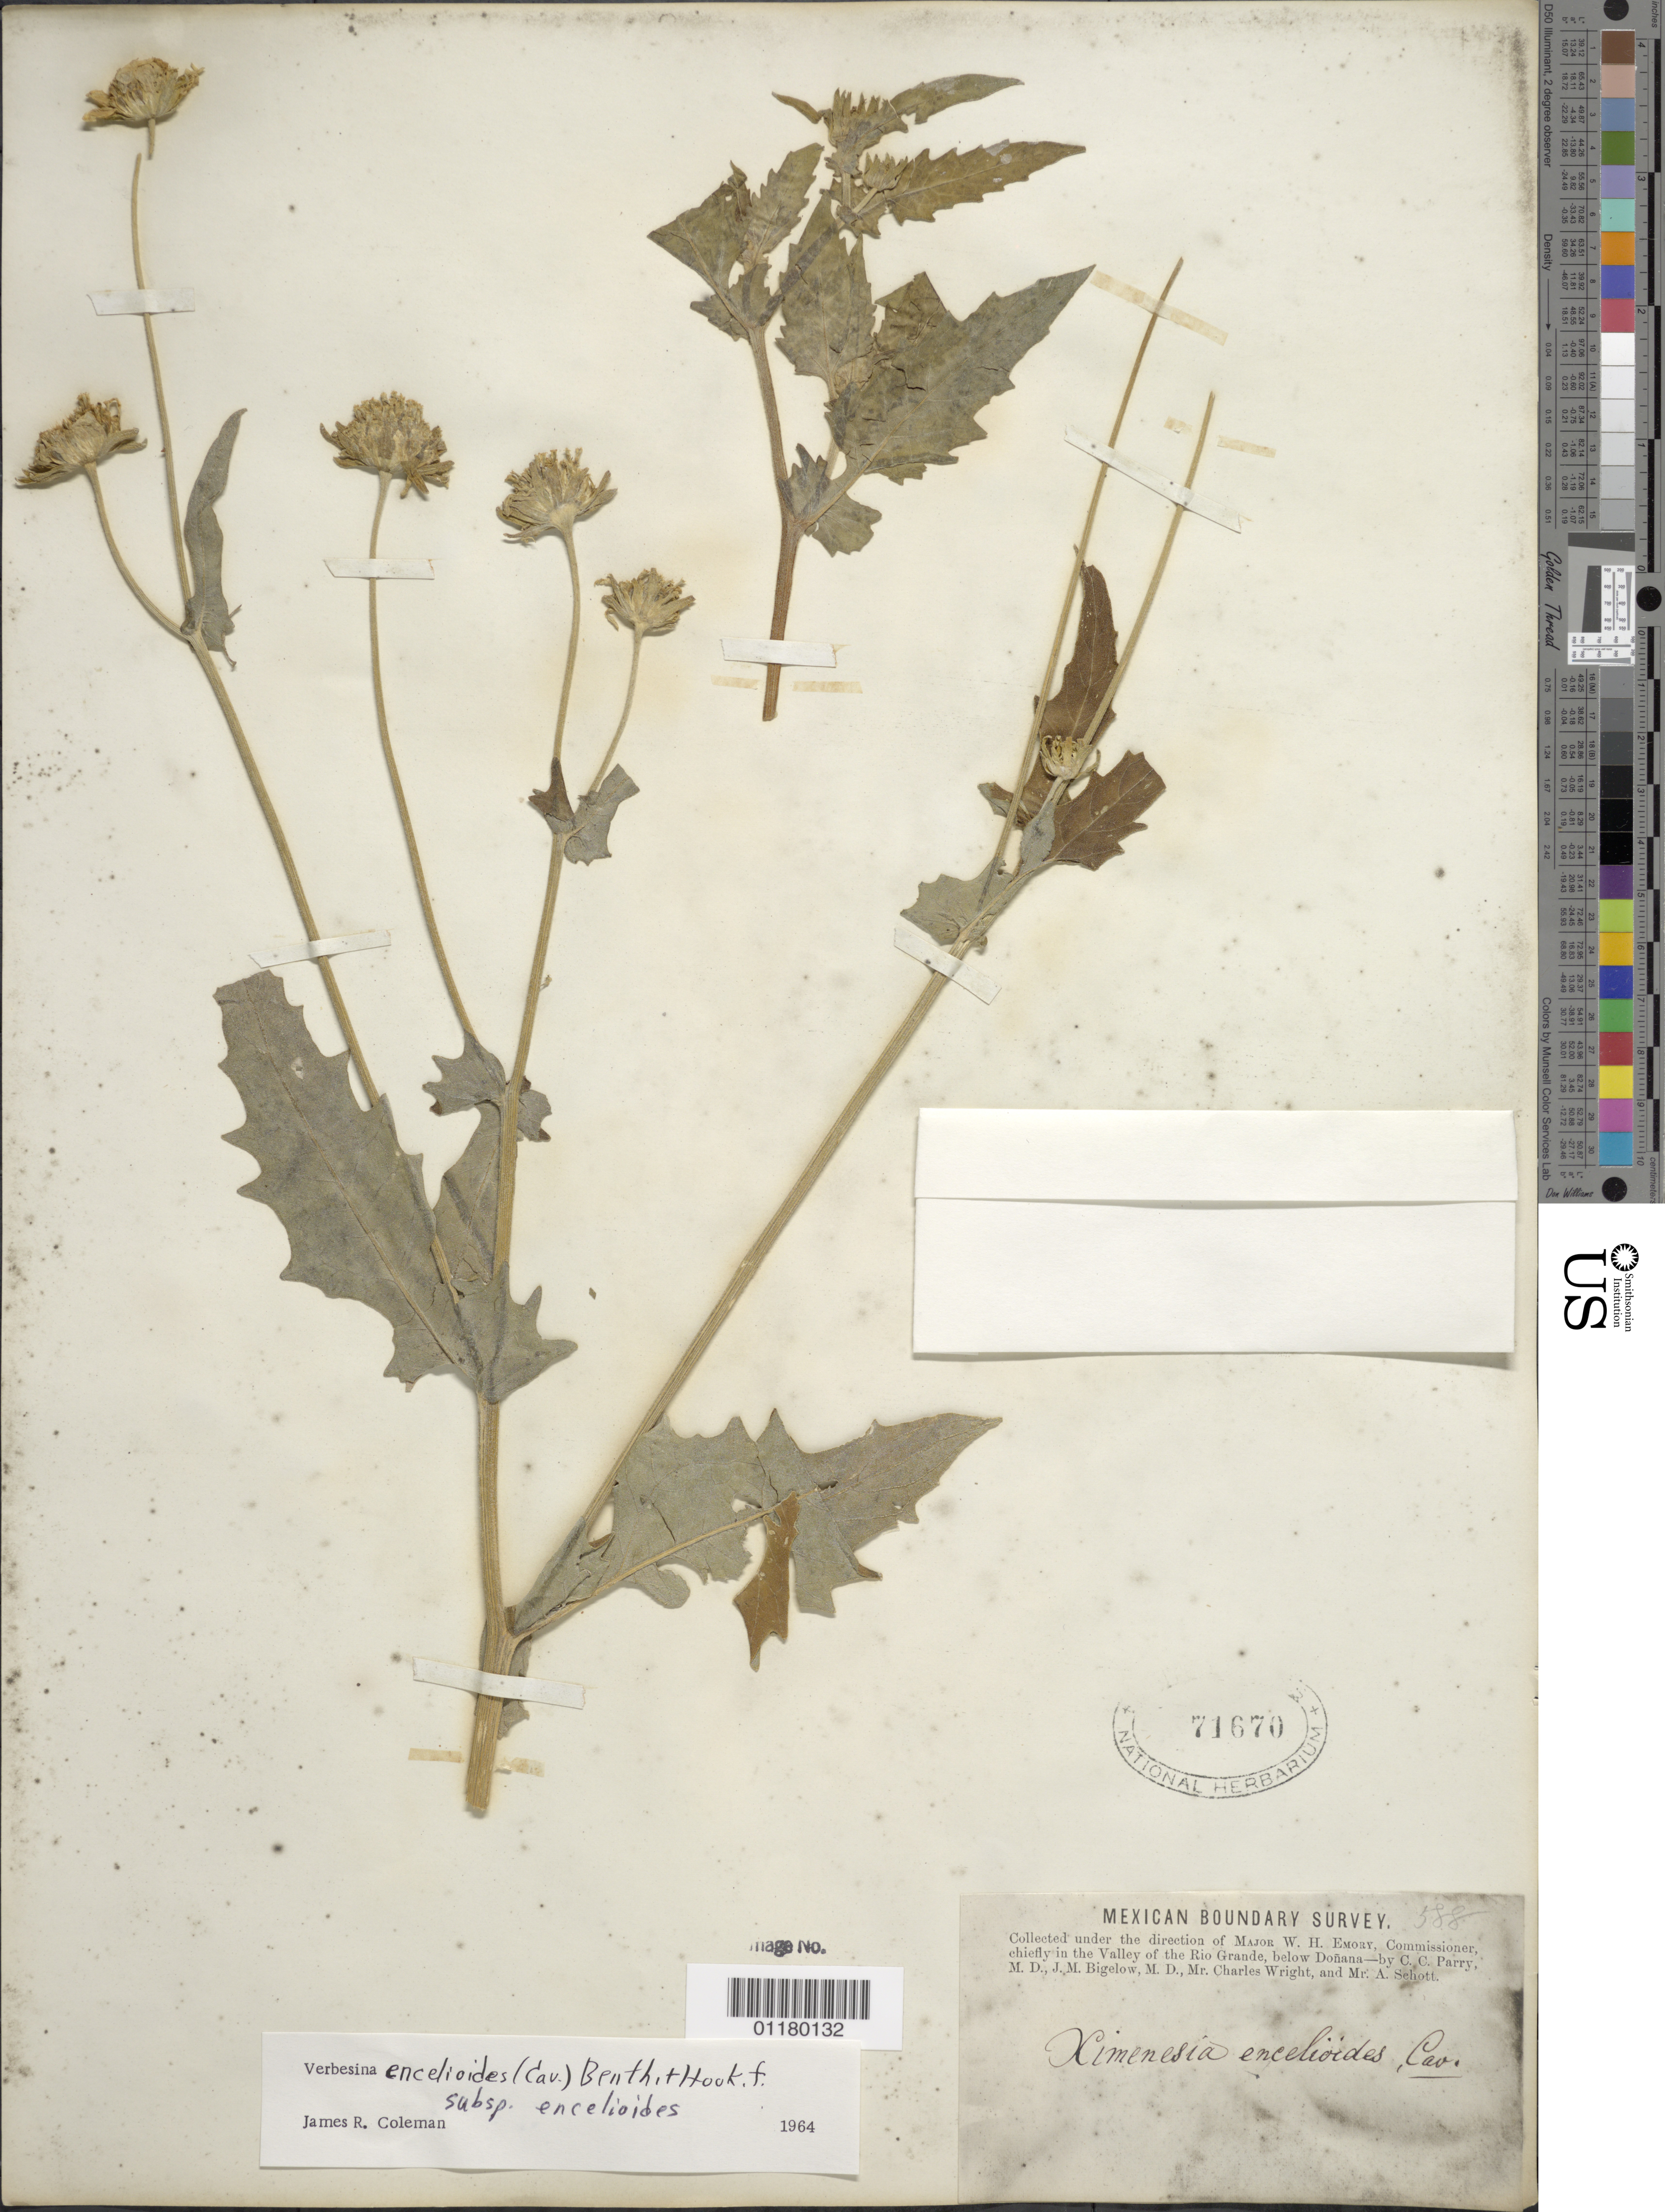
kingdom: Plantae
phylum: Tracheophyta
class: Magnoliopsida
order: Asterales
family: Asteraceae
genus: Verbesina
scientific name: Verbesina encelioides subsp. encelioides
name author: (Cav.) Benth. & Hook.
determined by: Coleman, J. R.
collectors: C. C. Parry, J. M. Bigelow, C. Wright & A. C. V. Schott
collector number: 588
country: United States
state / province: New Mexico / Texas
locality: Valley of the Rio Grande, below Doñana.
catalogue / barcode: US 71670